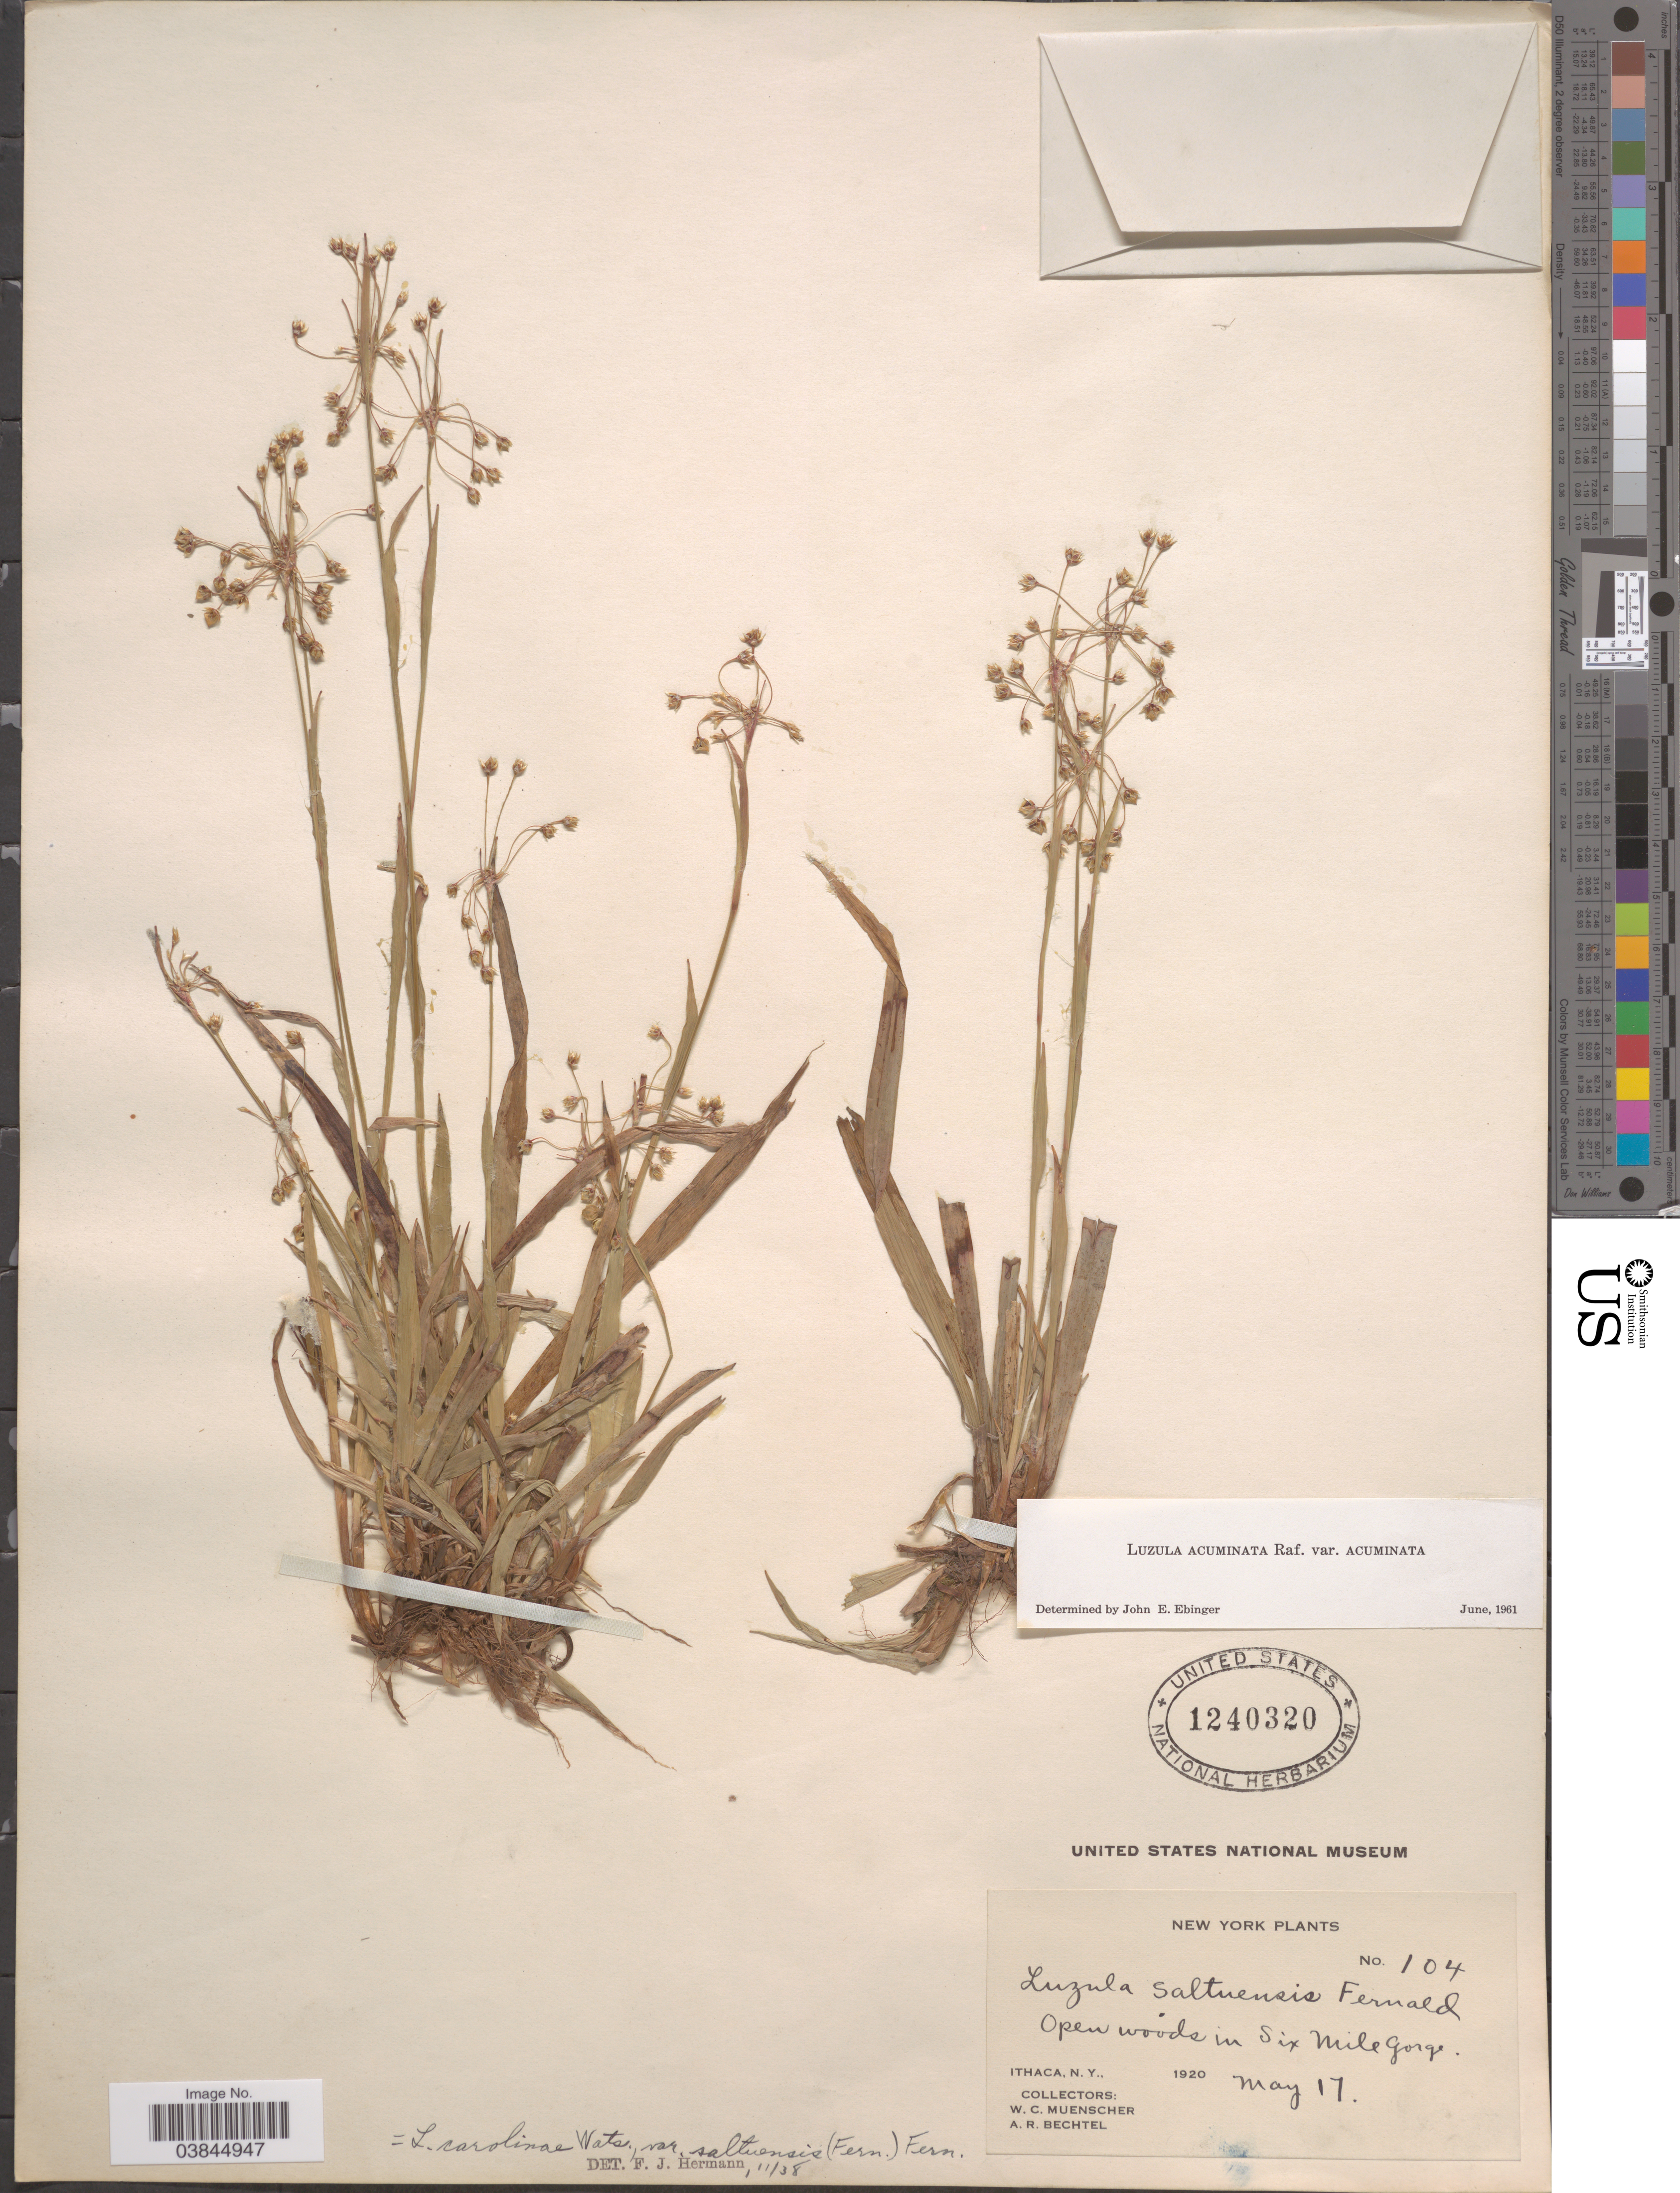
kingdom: Plantae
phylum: Tracheophyta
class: Liliopsida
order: Poales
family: Juncaceae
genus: Luzula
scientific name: Luzula acuminata var. acuminata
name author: Raf.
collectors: W. Muenscher & A. Bechtel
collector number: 104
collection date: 1920-05-17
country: United States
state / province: New York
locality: Ithaca. In Six Mile Gorge.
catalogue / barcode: US 1240320